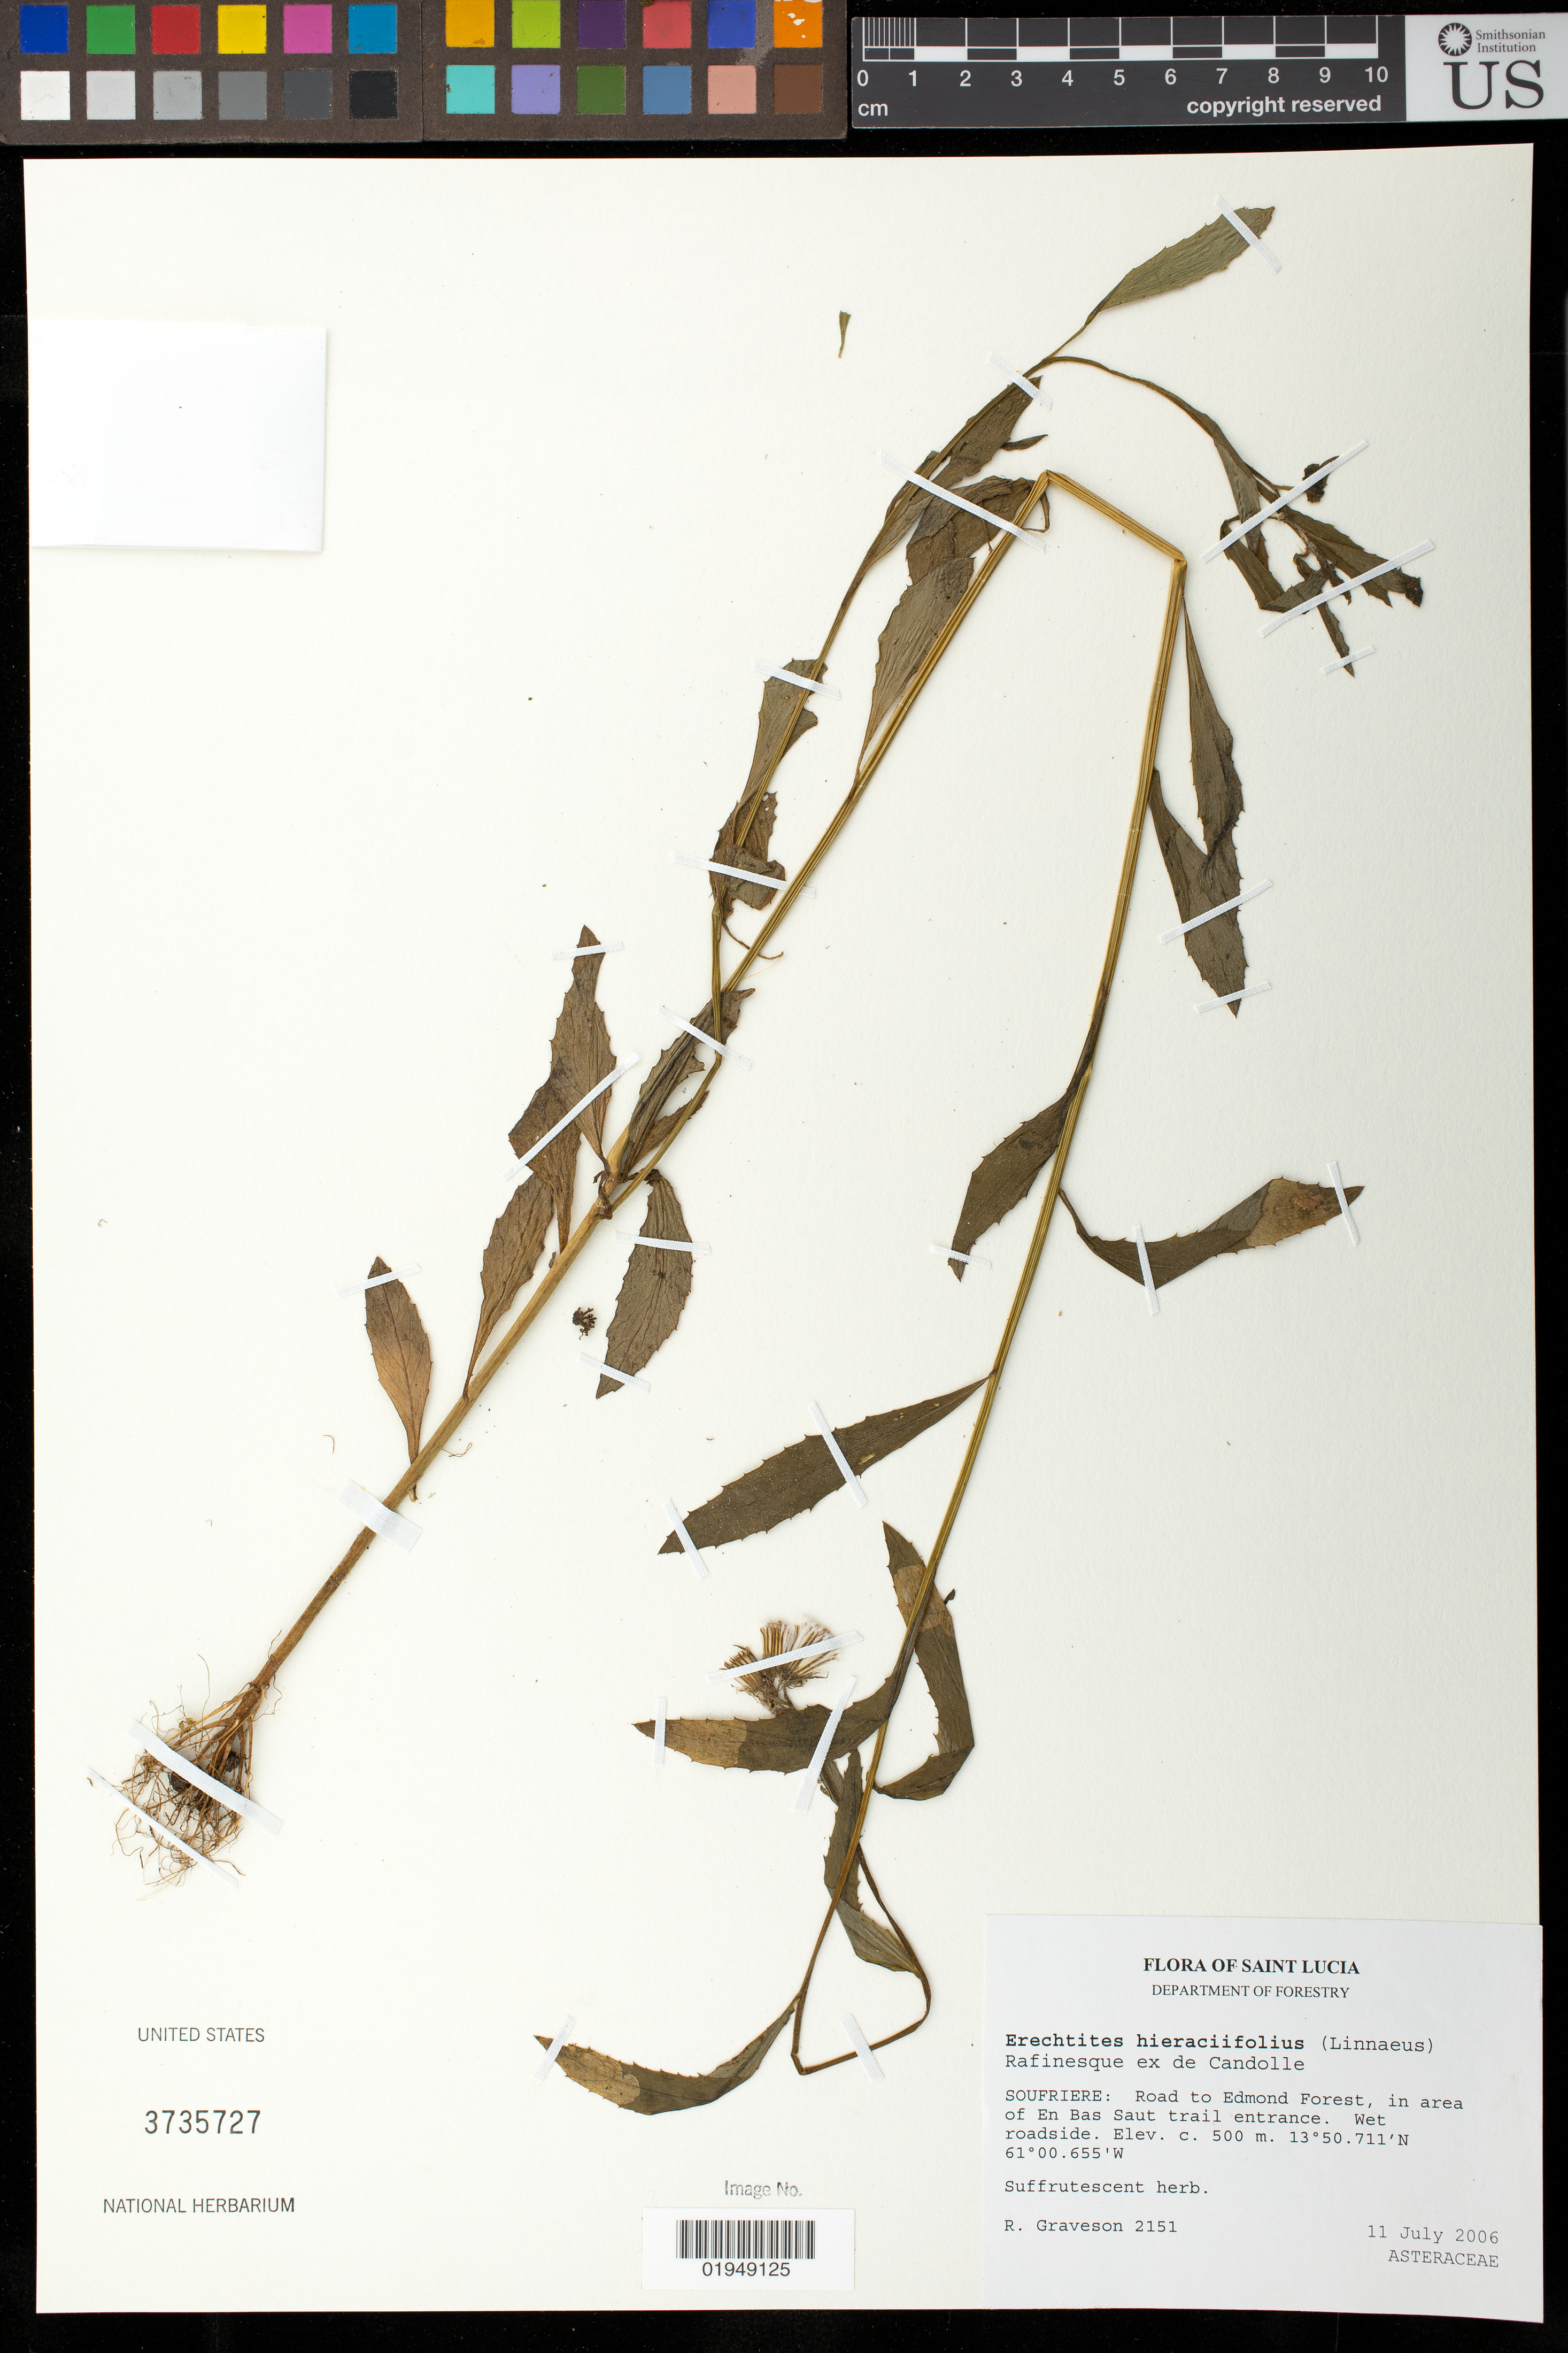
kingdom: Plantae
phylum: Tracheophyta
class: Magnoliopsida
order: Asterales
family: Asteraceae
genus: Erechtites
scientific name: Erechtites hieraciifolius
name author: (L.) Raf. ex DC.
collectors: R. Graveson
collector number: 2151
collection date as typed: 11 Jul 2006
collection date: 2006-07-11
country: St. Lucia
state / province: Soufriere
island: St. Lucia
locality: Road to Edmond Forest, in area of En Bas Saut trail entrance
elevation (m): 500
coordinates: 13 50.711 N, 61 00.655 W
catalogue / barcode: US 3735727